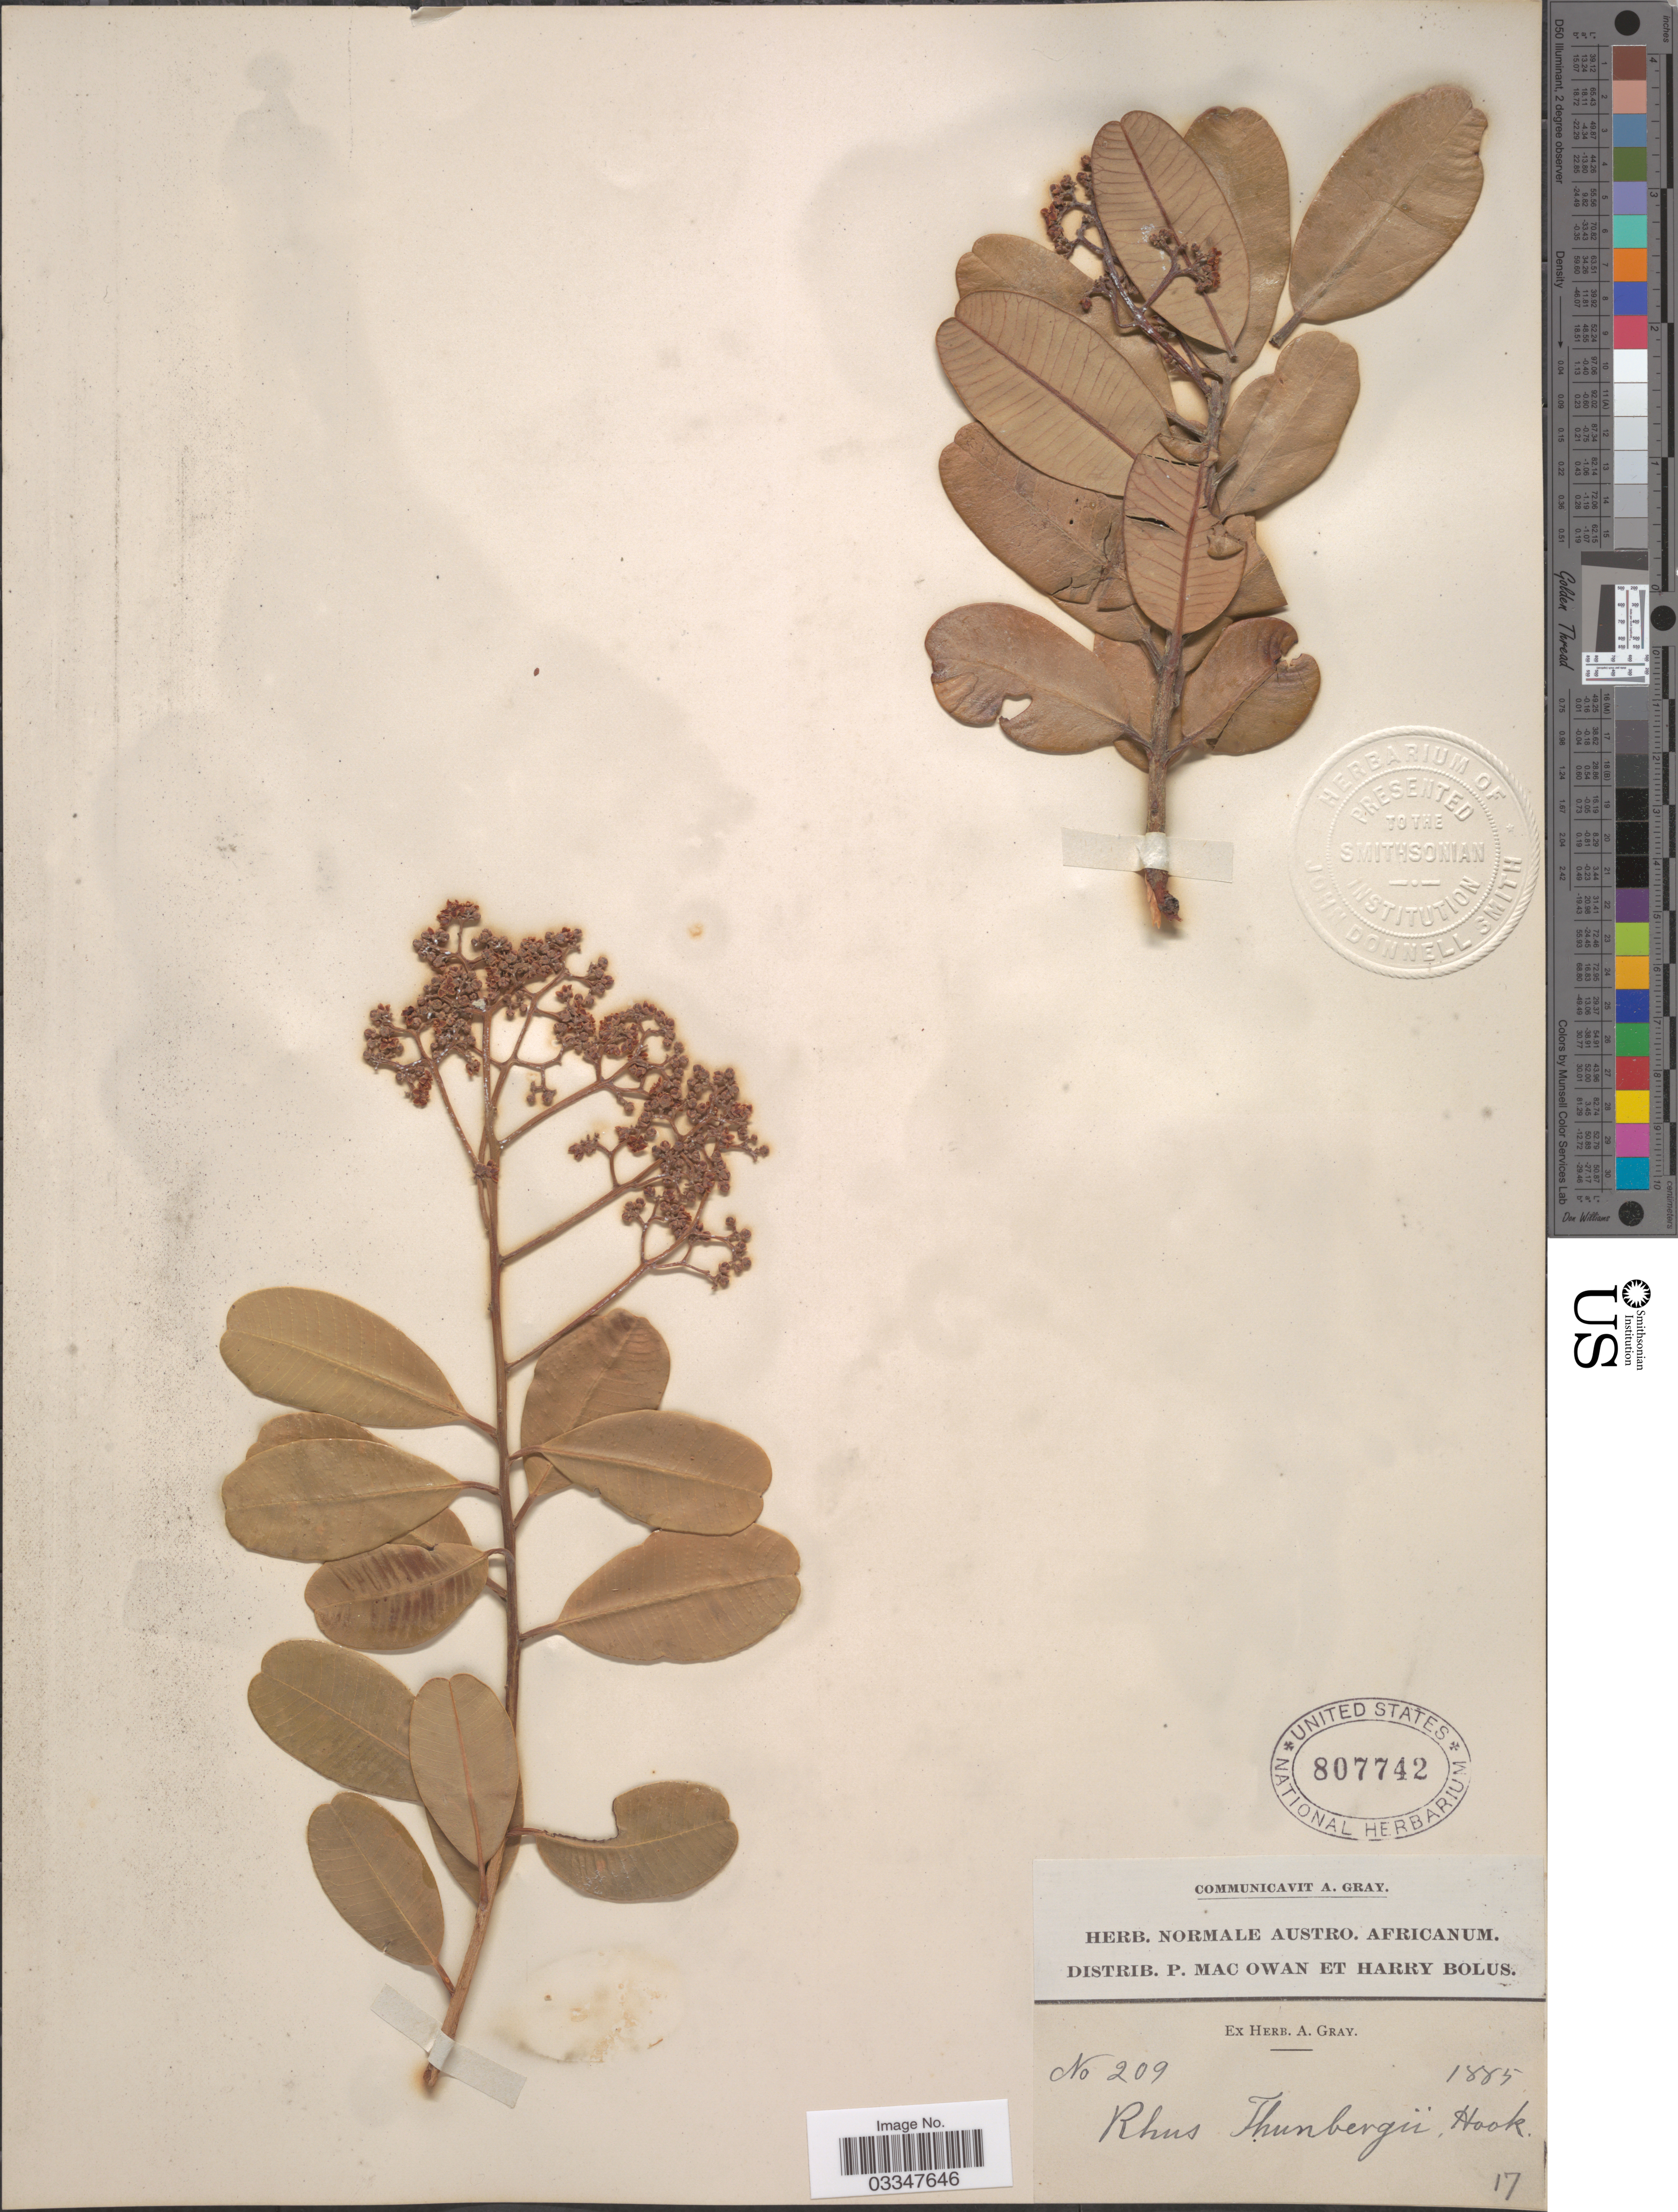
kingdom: Plantae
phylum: Tracheophyta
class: Magnoliopsida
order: Sapindales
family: Anacardiaceae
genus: Rhus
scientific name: Rhus thunbergii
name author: Hook.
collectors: P. Owan & H. Bolus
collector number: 209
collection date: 1885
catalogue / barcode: US 807742